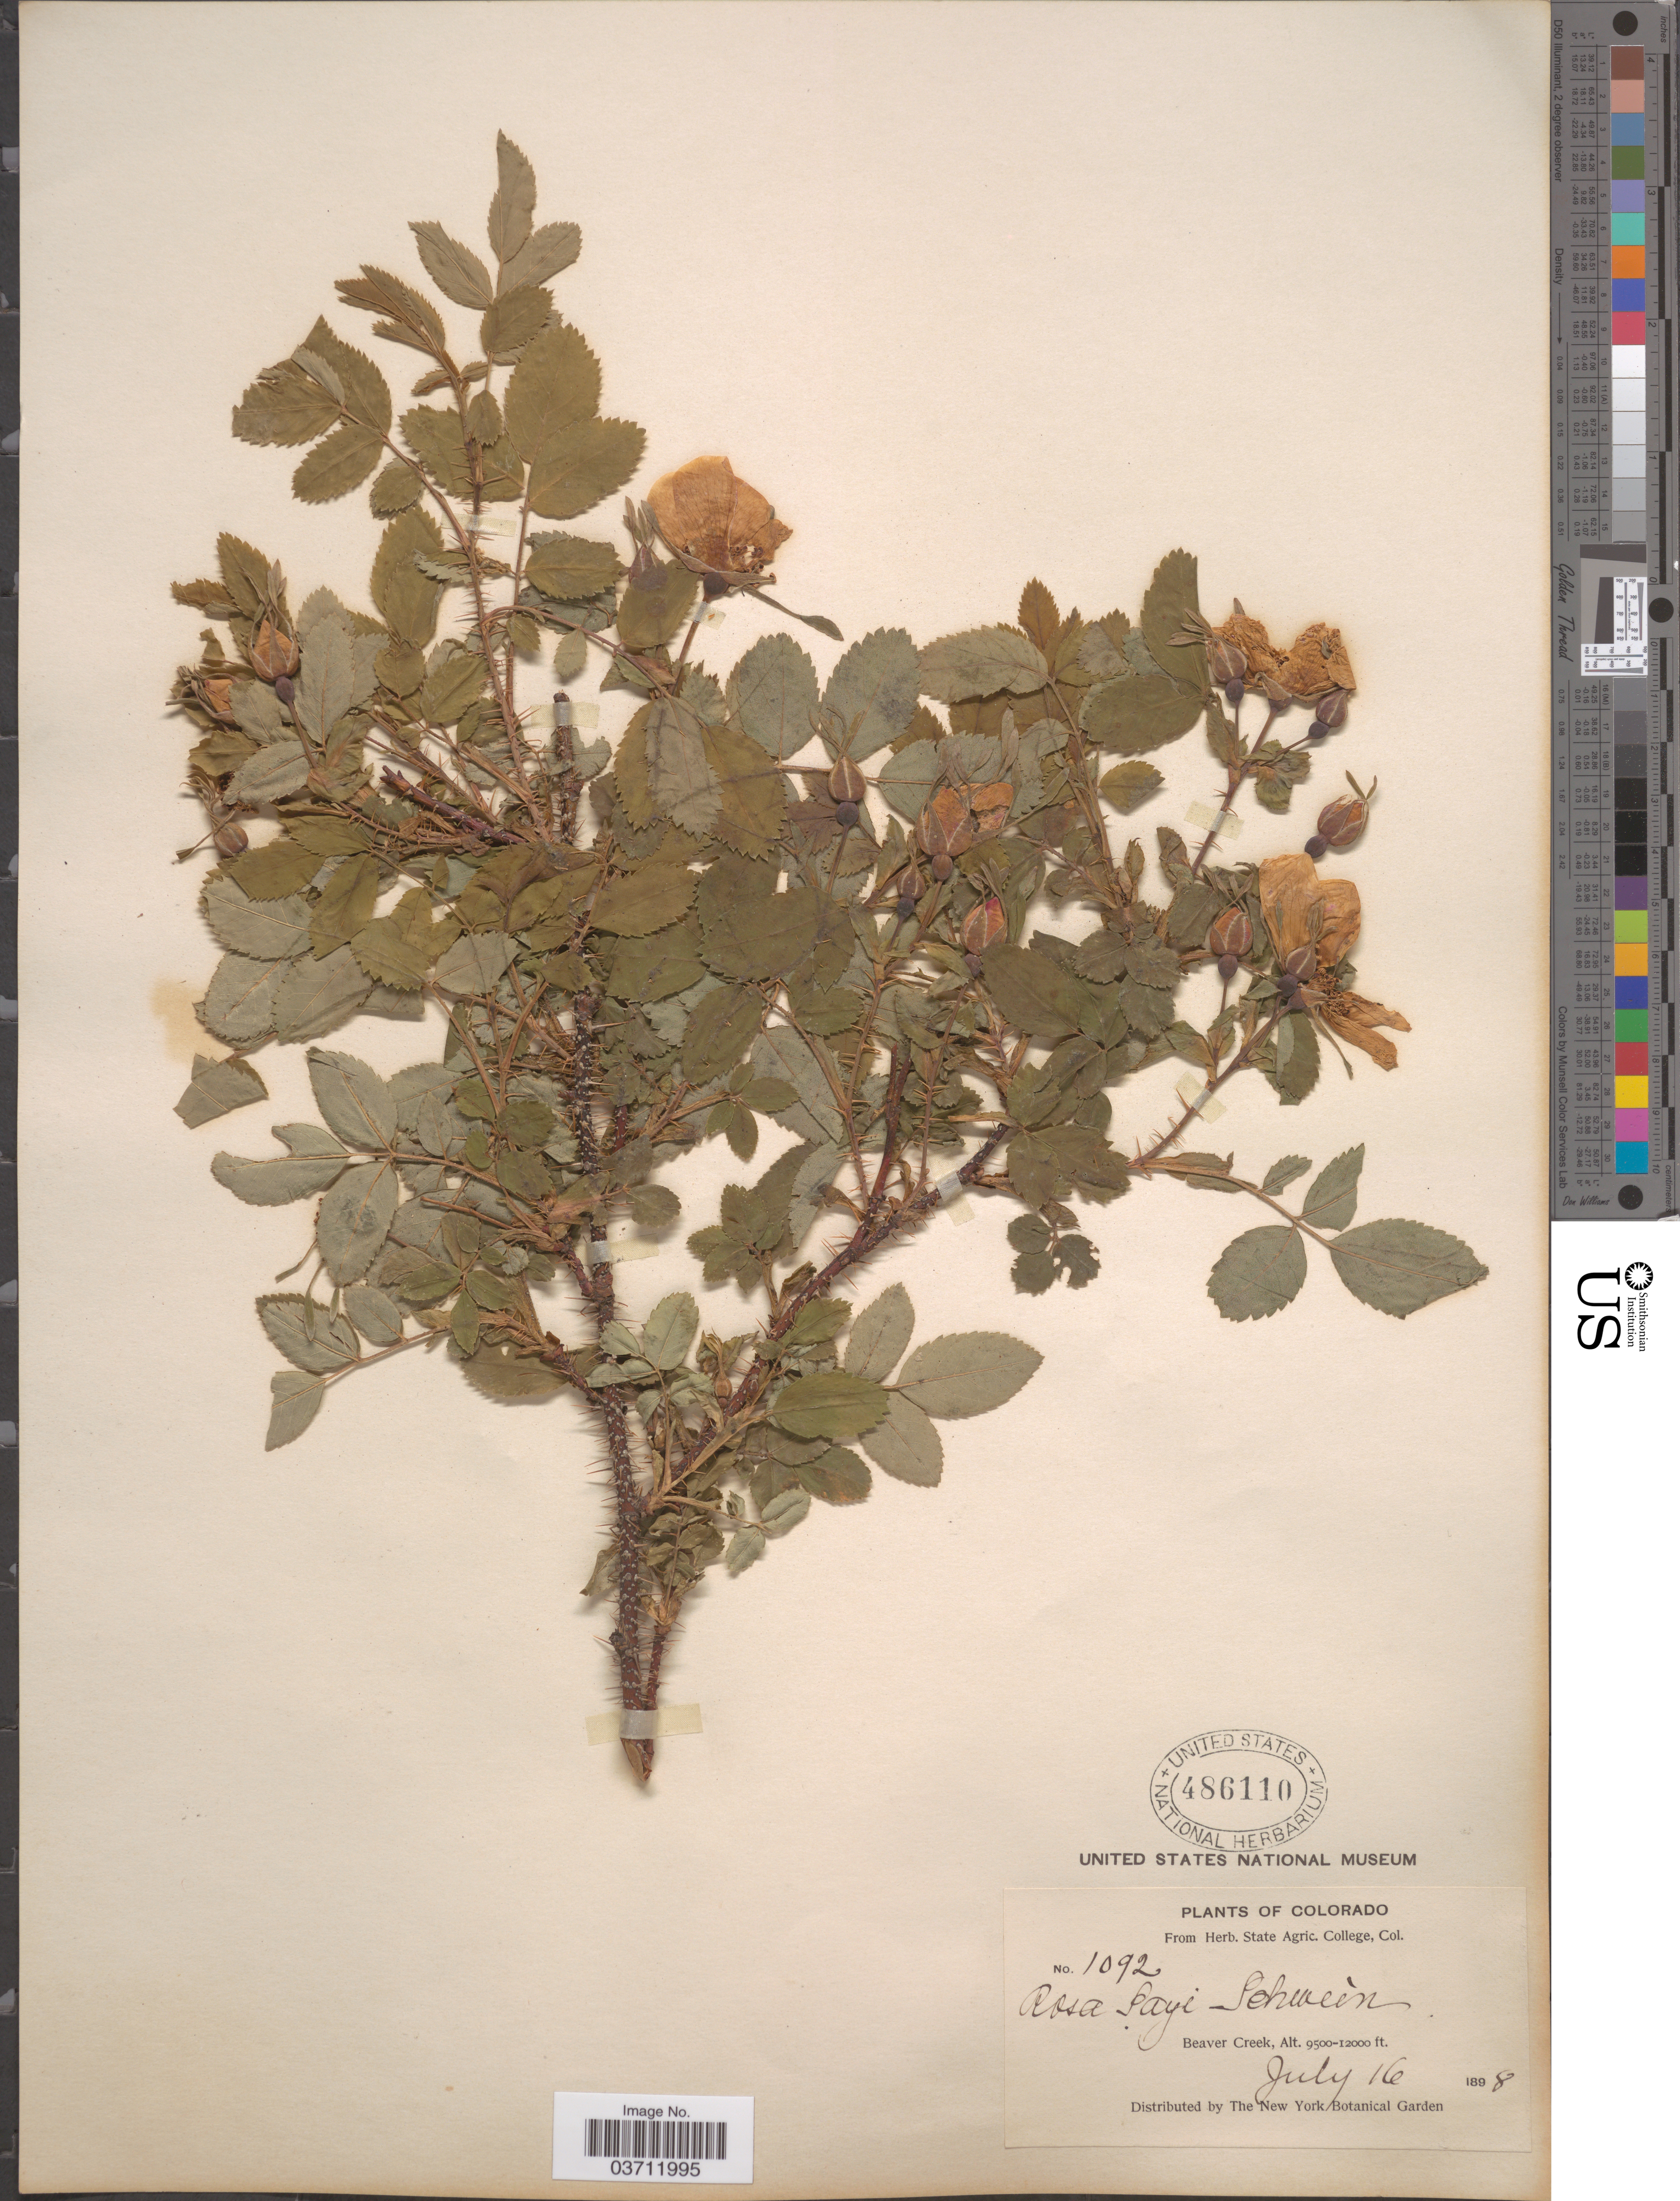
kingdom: Plantae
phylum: Tracheophyta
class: Magnoliopsida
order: Rosales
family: Rosaceae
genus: Rosa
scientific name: Rosa sayi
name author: Schwein.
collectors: ex herb. State Agric. College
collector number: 1092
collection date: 1898-07-16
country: United States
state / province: Colorado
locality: Beaver Creek.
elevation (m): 2896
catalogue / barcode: US 486110